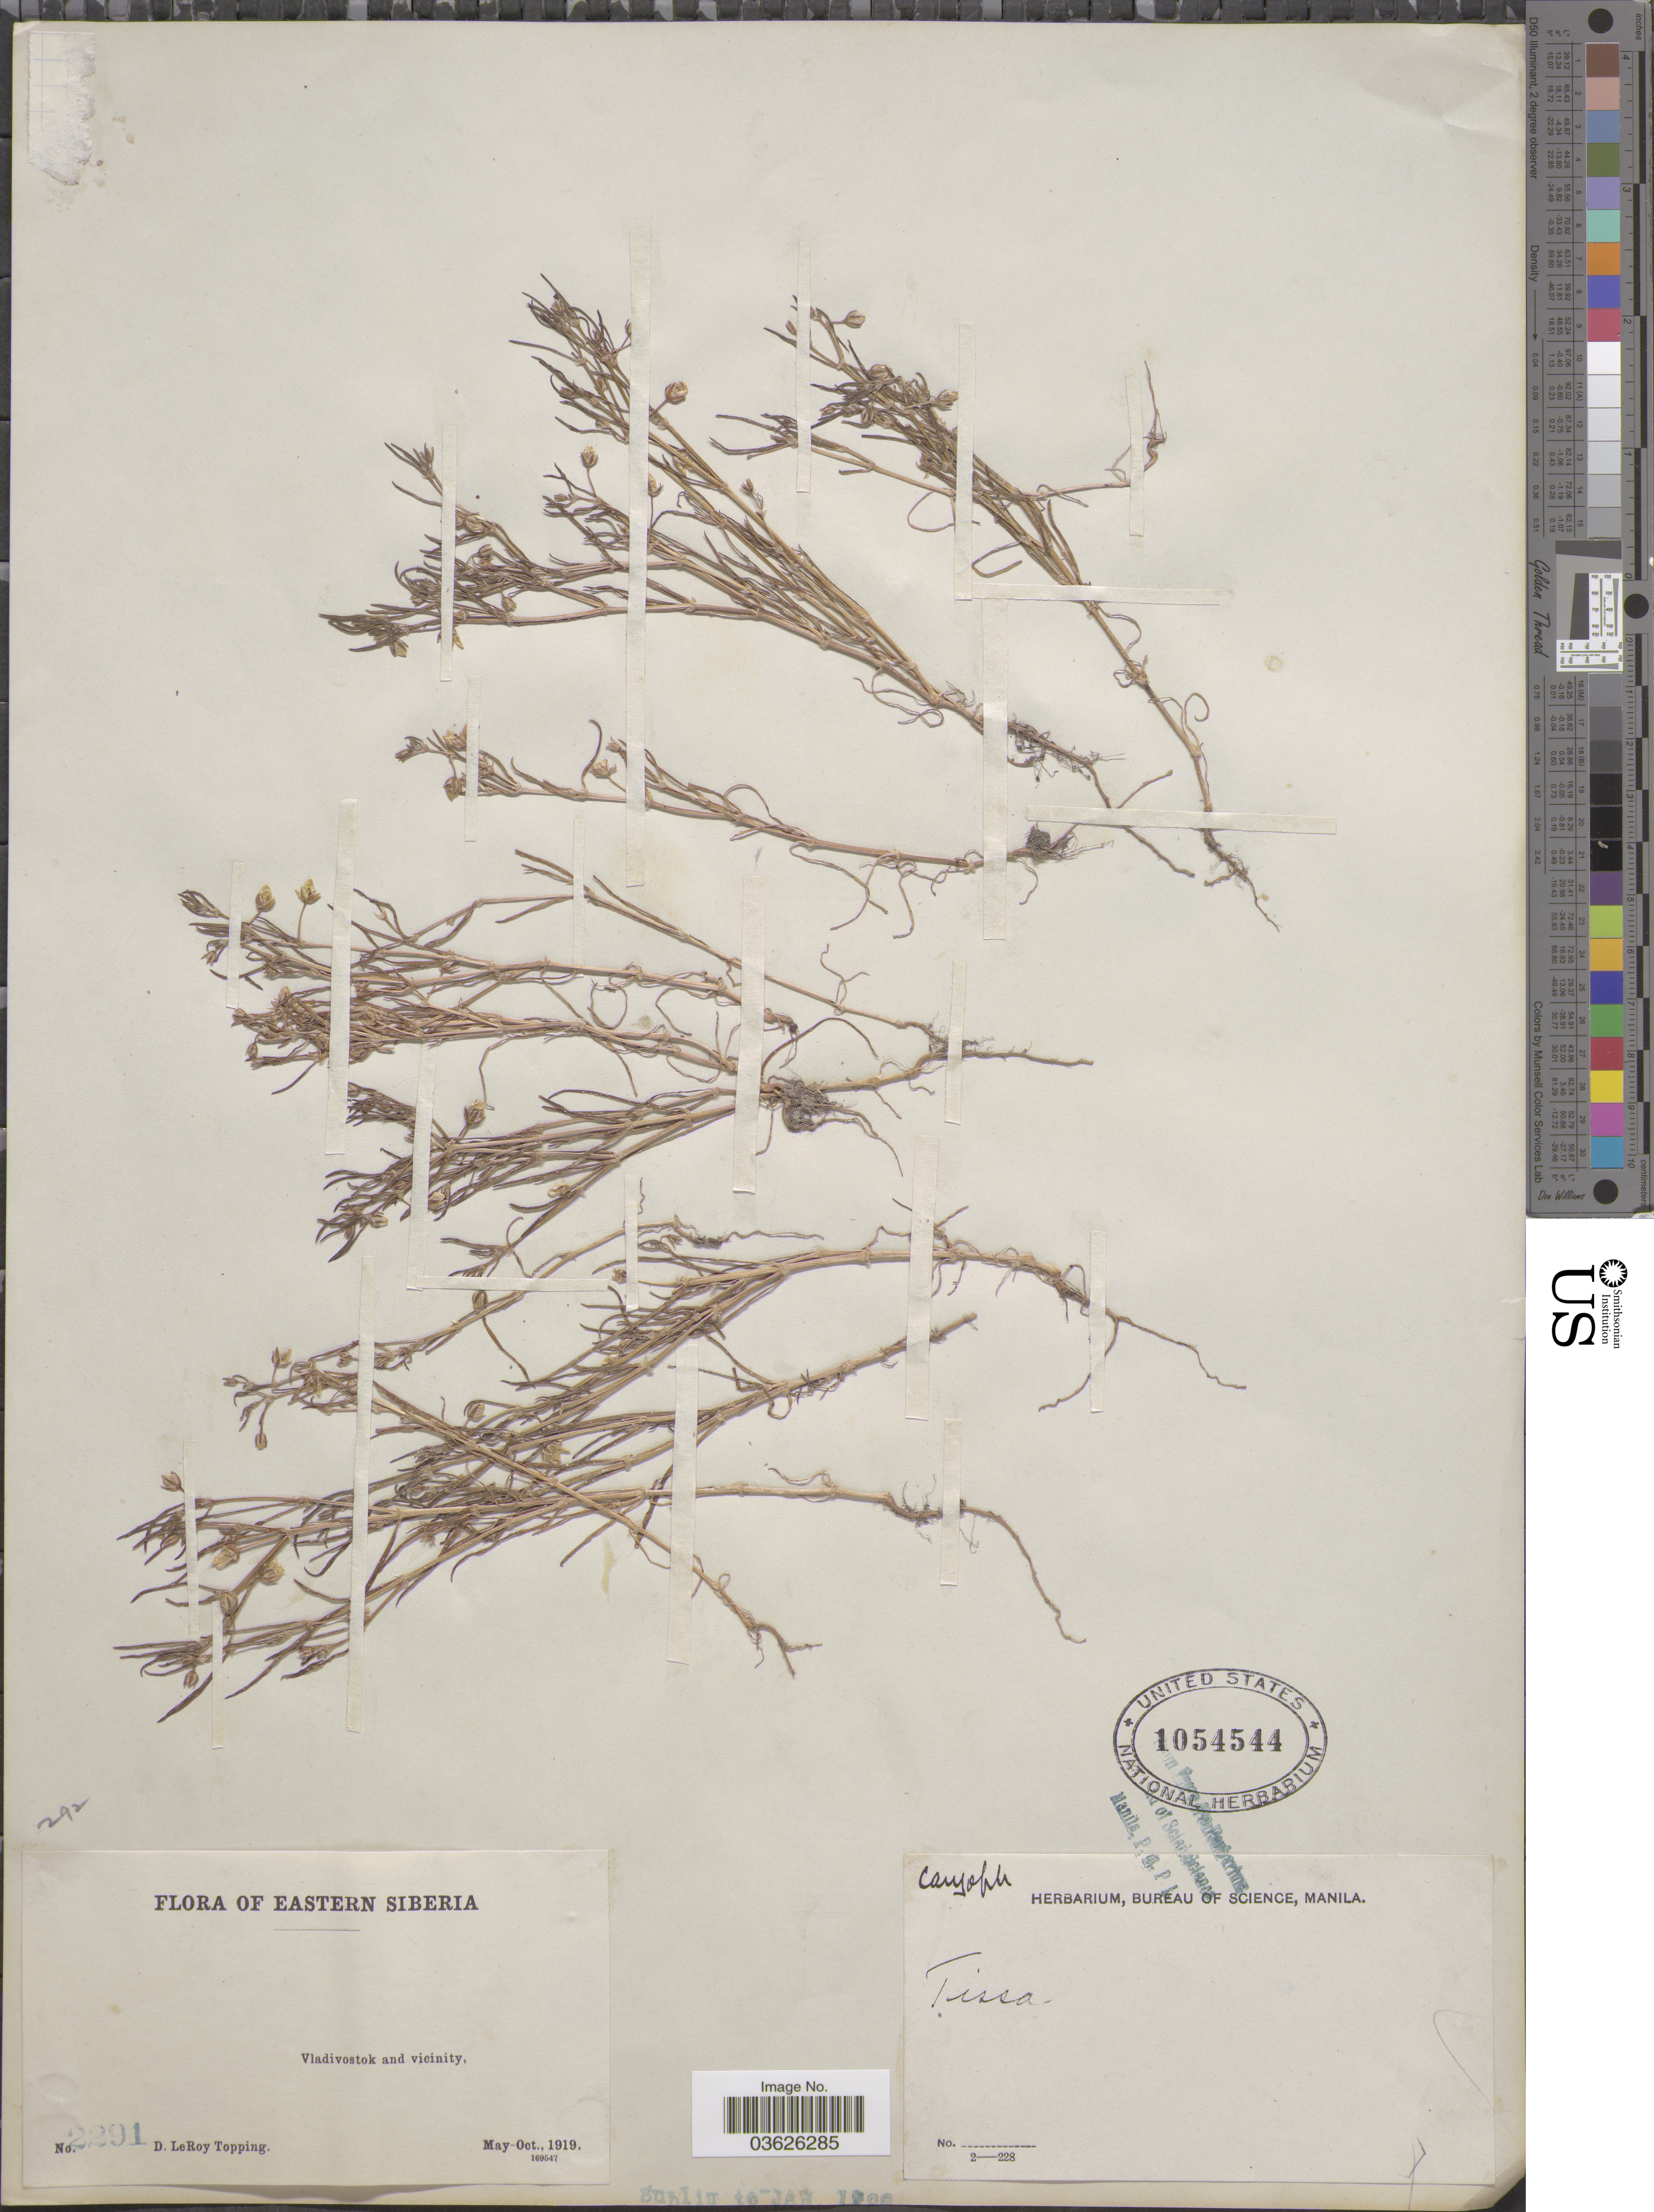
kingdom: Plantae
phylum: Tracheophyta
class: Magnoliopsida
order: Caryophyllales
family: Caryophyllaceae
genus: Spergularia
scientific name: Spergularia sp.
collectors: D. L. Topping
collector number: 2291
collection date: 1919-05/1919-10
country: Russian Federation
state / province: Primorsky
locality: Eastern Siberia. Vladivostok and vicinity.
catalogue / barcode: US 1054544